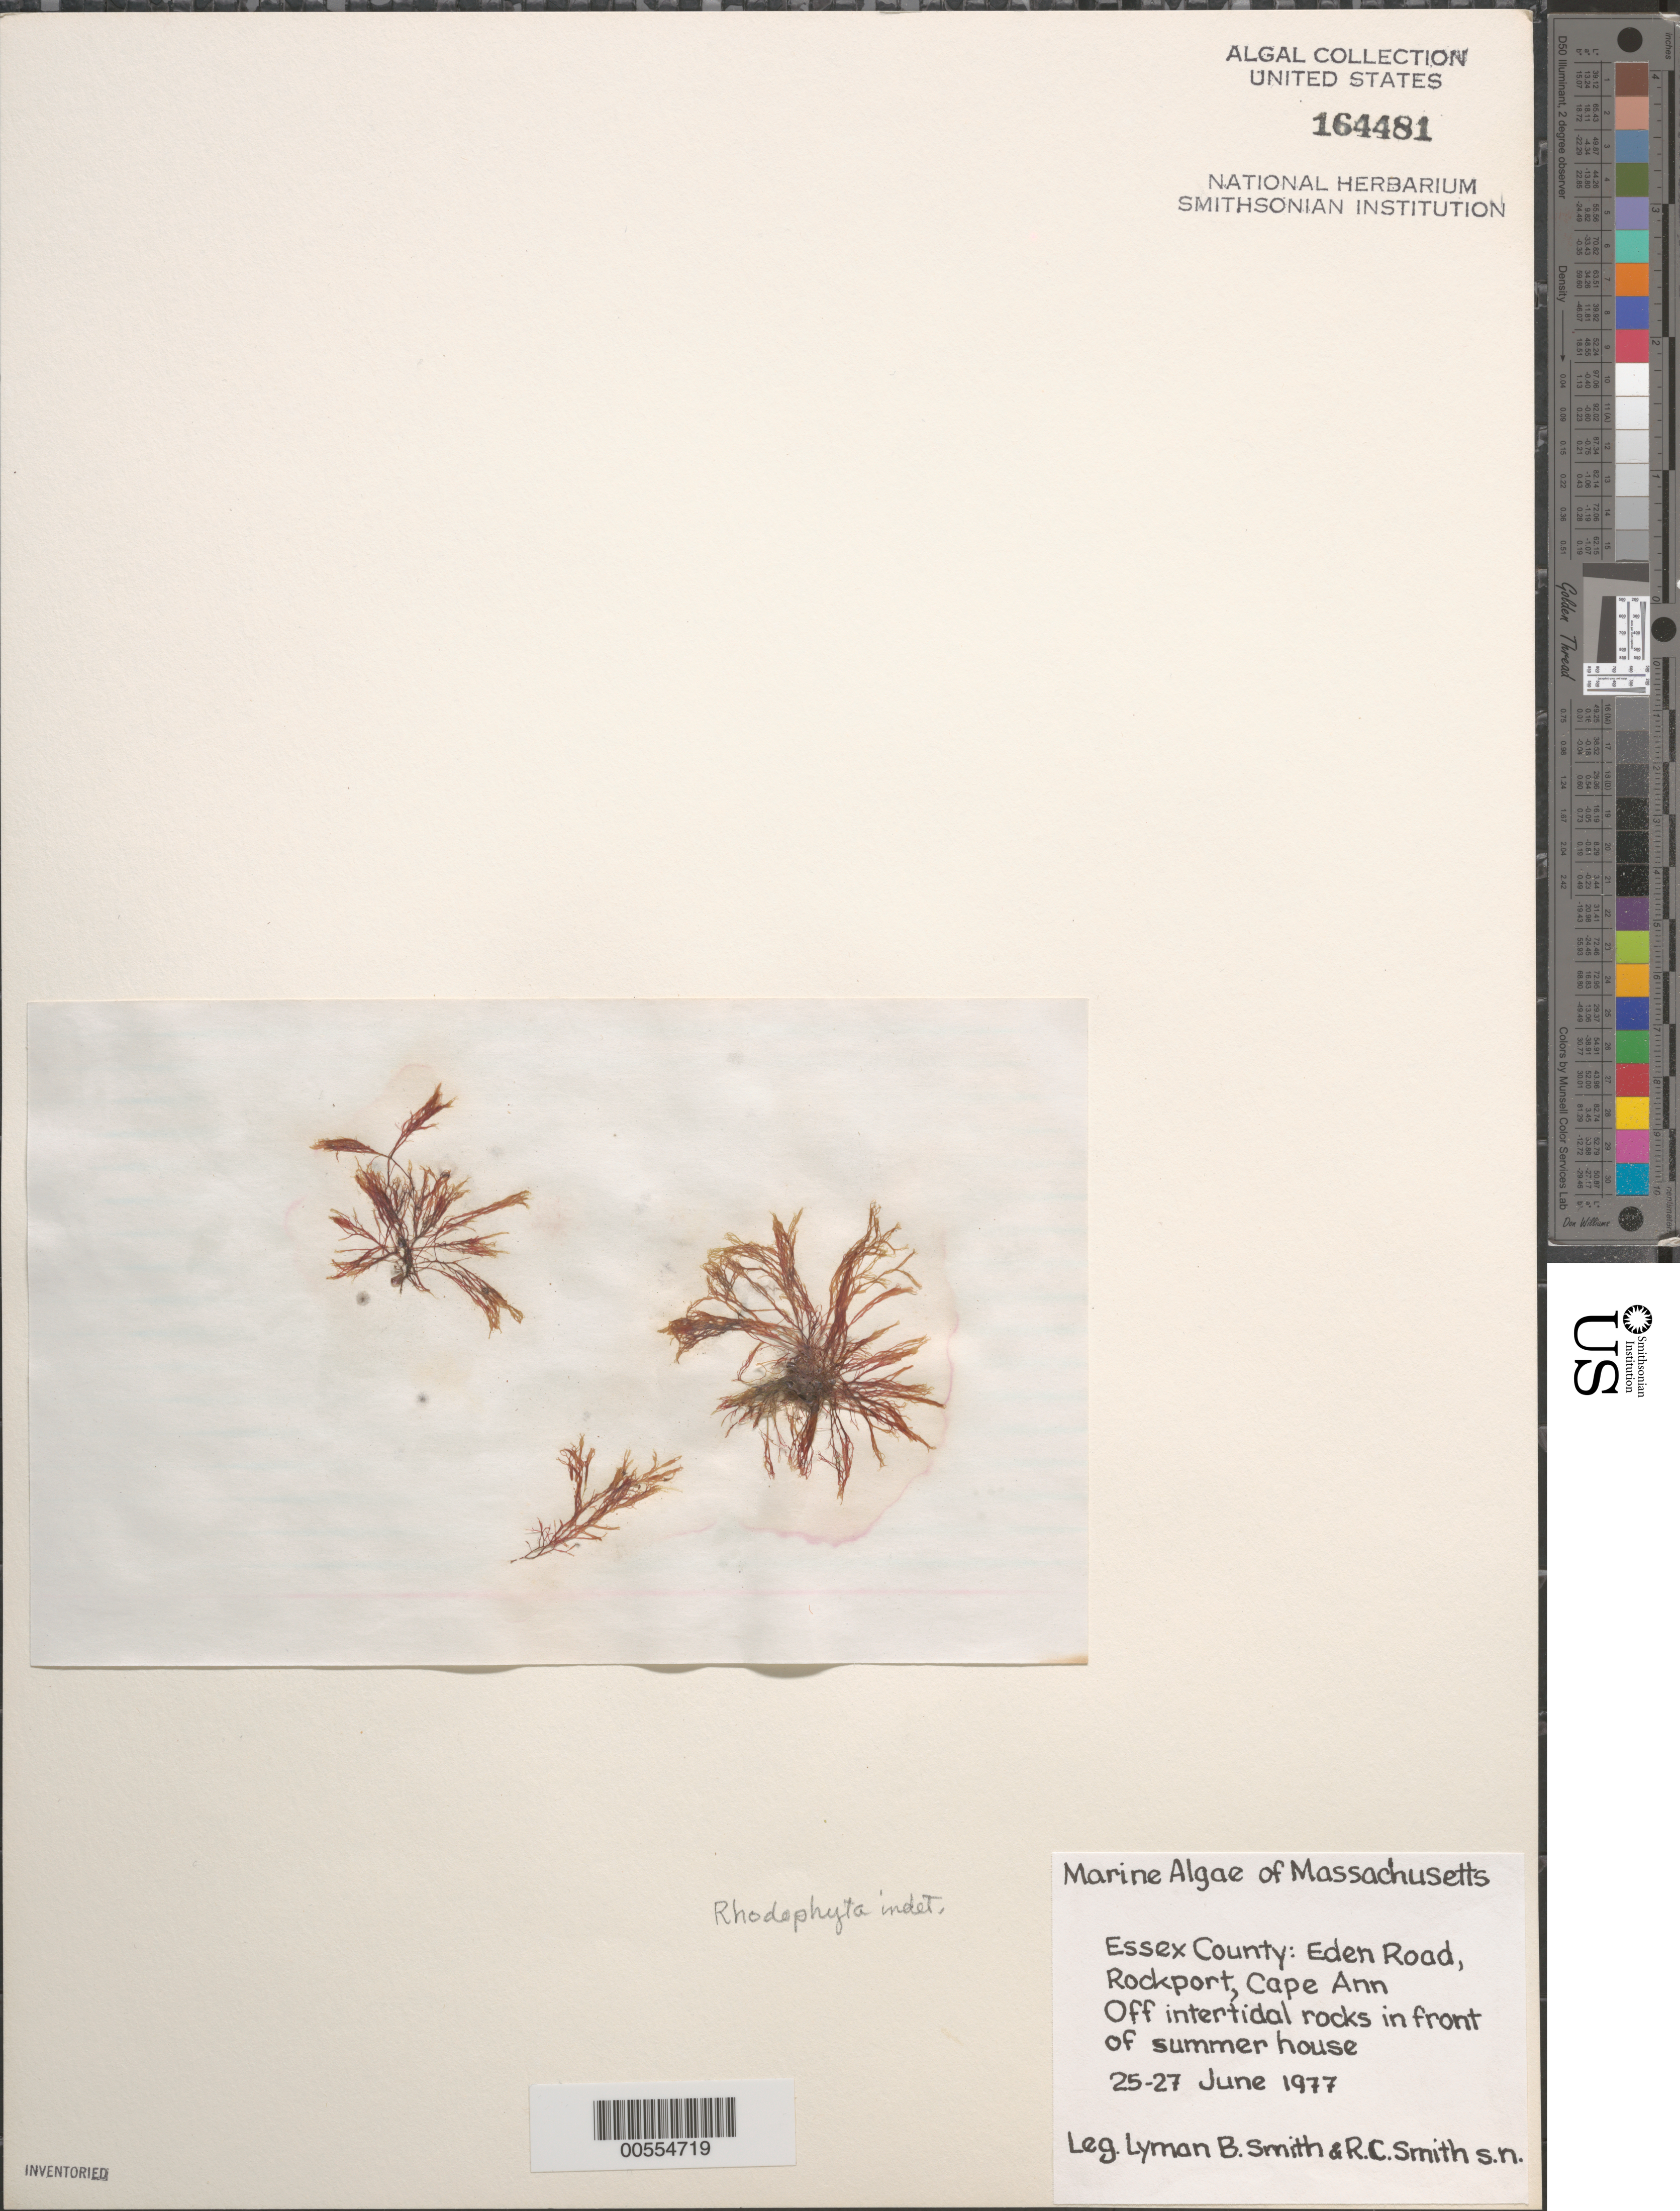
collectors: L. Smith & R. C. Smith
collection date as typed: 25 Jun 1977 to 27 Jun 1977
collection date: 1977-06-25/1977-06-27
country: United States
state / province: Massachusetts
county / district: Essex County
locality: Cape Ann, Rockport, Eden Road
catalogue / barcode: US 164481